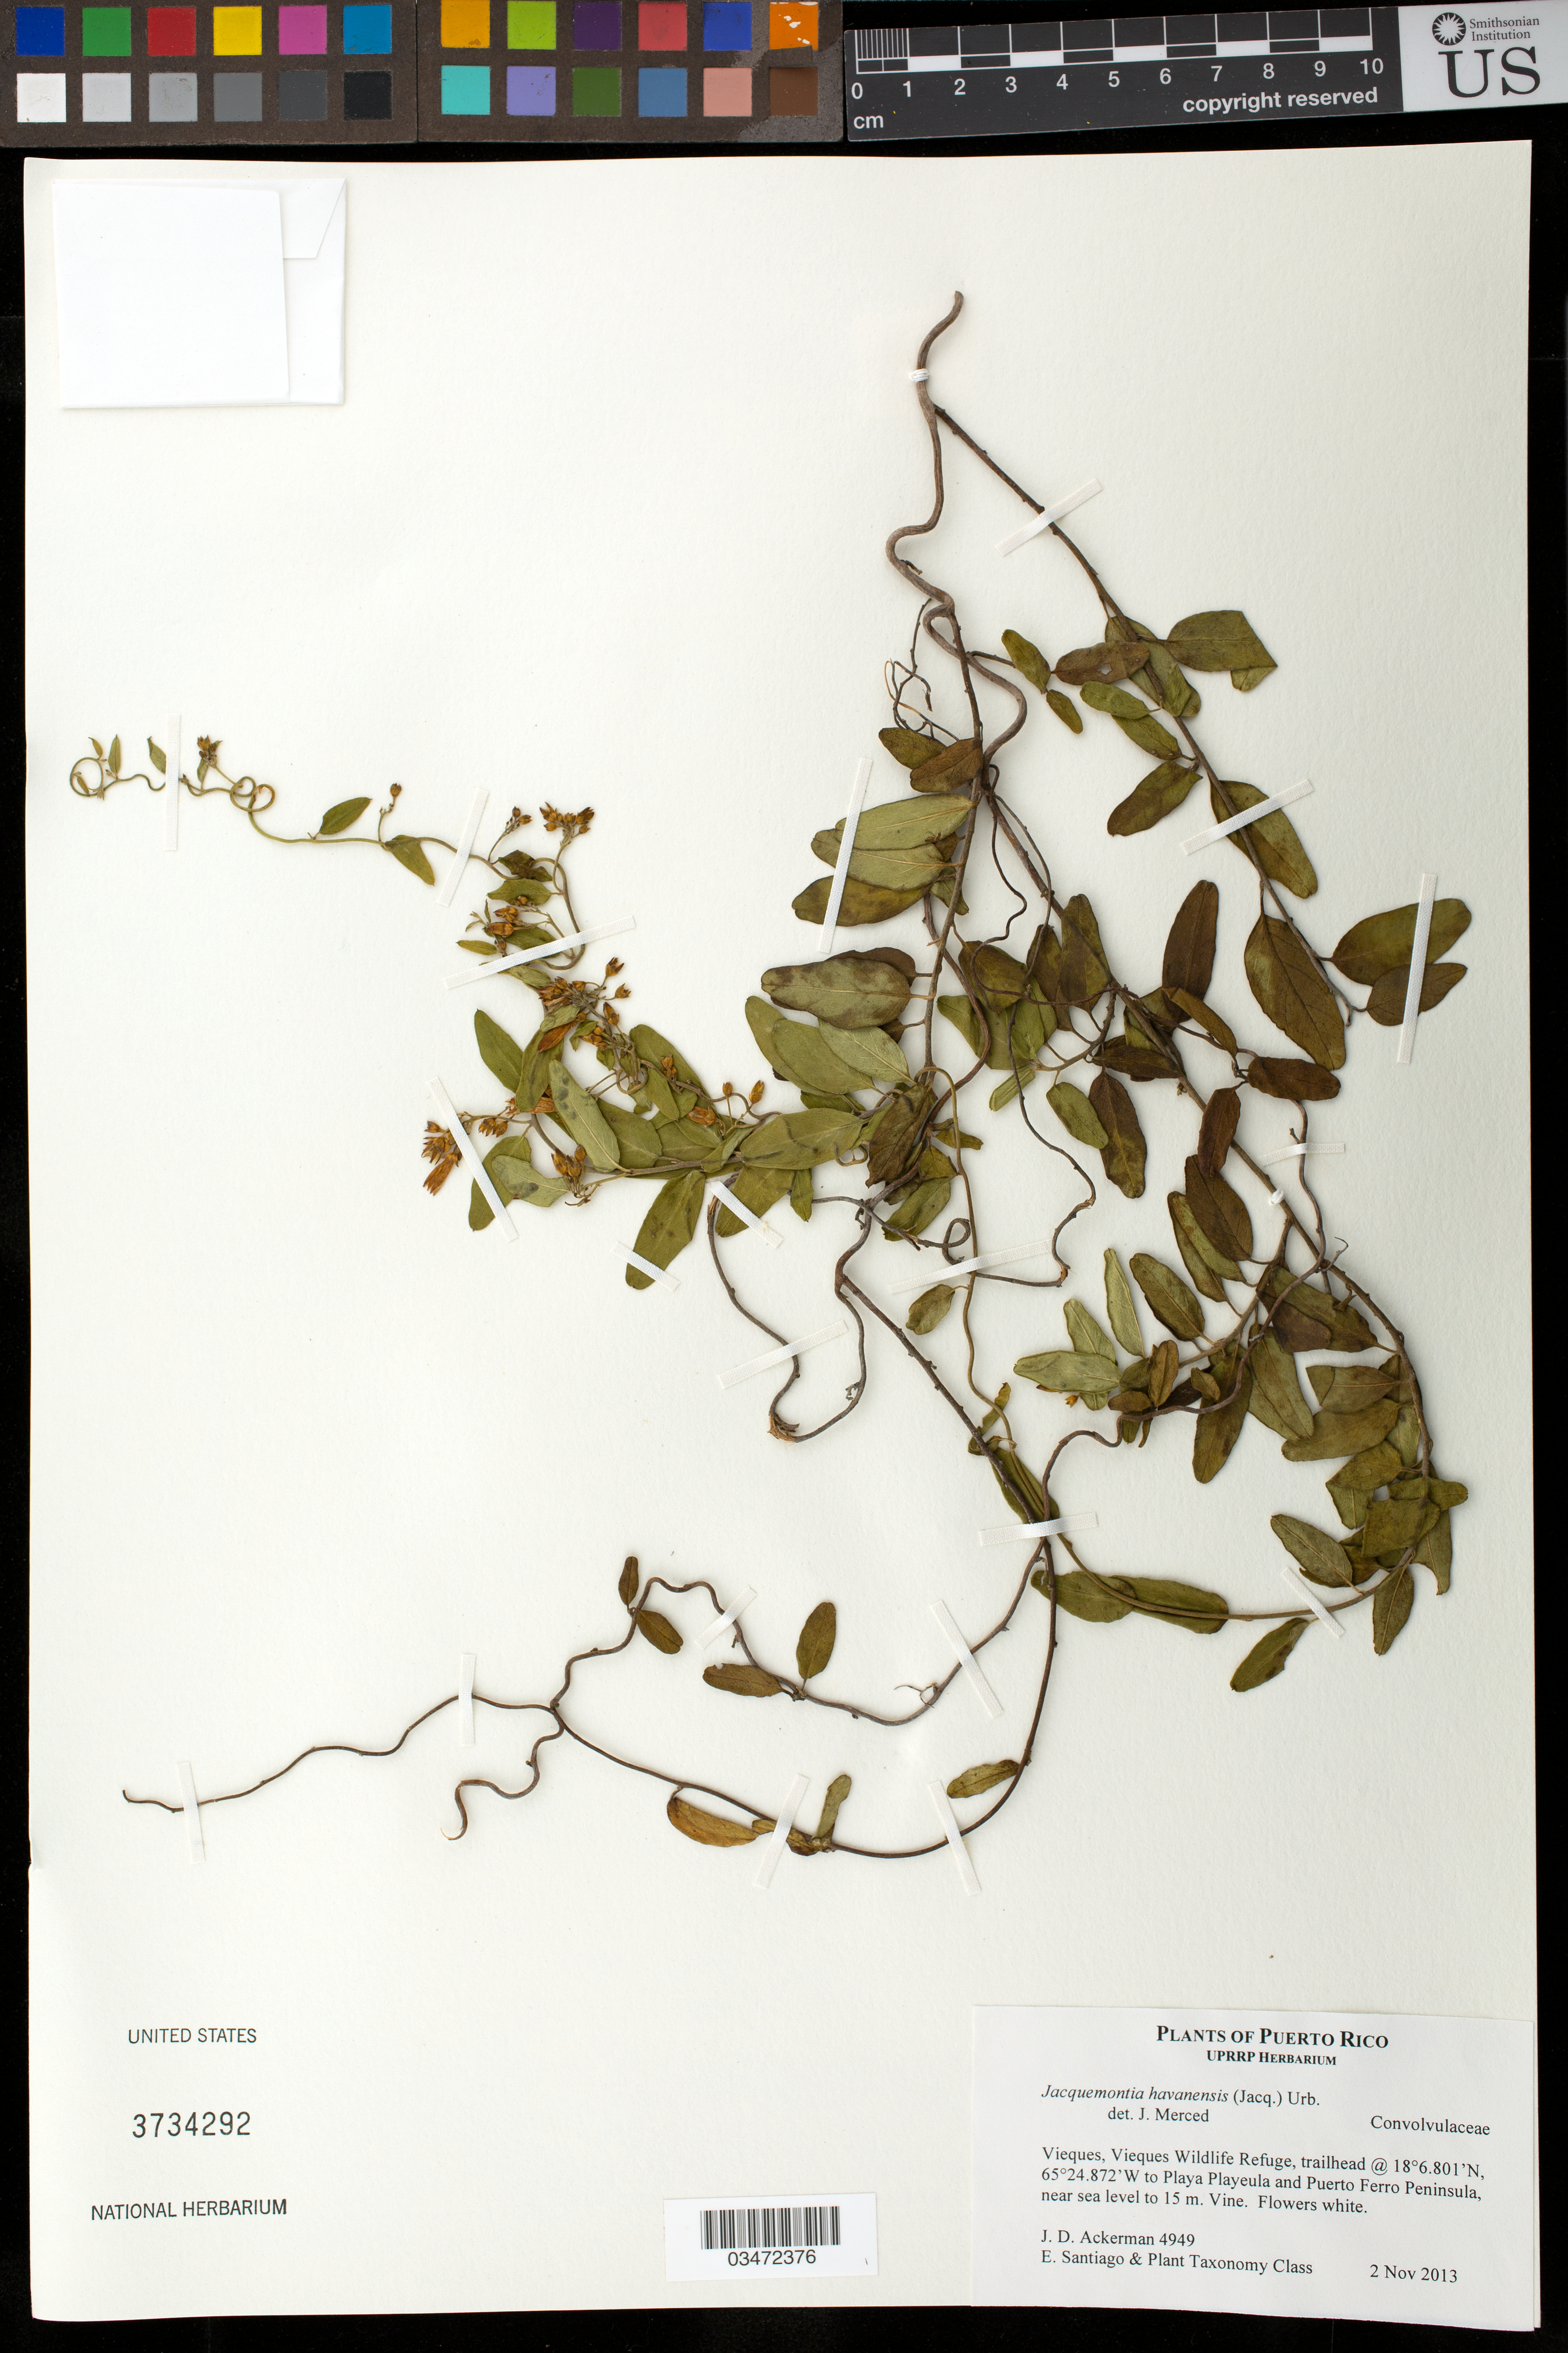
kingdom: Plantae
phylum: Tracheophyta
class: Magnoliopsida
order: Solanales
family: Convolvulaceae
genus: Jacquemontia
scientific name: Jacquemontia havanensis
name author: (Jacq.) Urb.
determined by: Merced, J.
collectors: J. D. Ackerman, E. Santiago & UPR Plant Taxonomy Class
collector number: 4949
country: Puerto Rico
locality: Vieques, Vieques Wildlife Refuge, trailhead to Playa Playeula and Puerto Ferro Peninsula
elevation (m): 0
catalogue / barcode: US 3734292